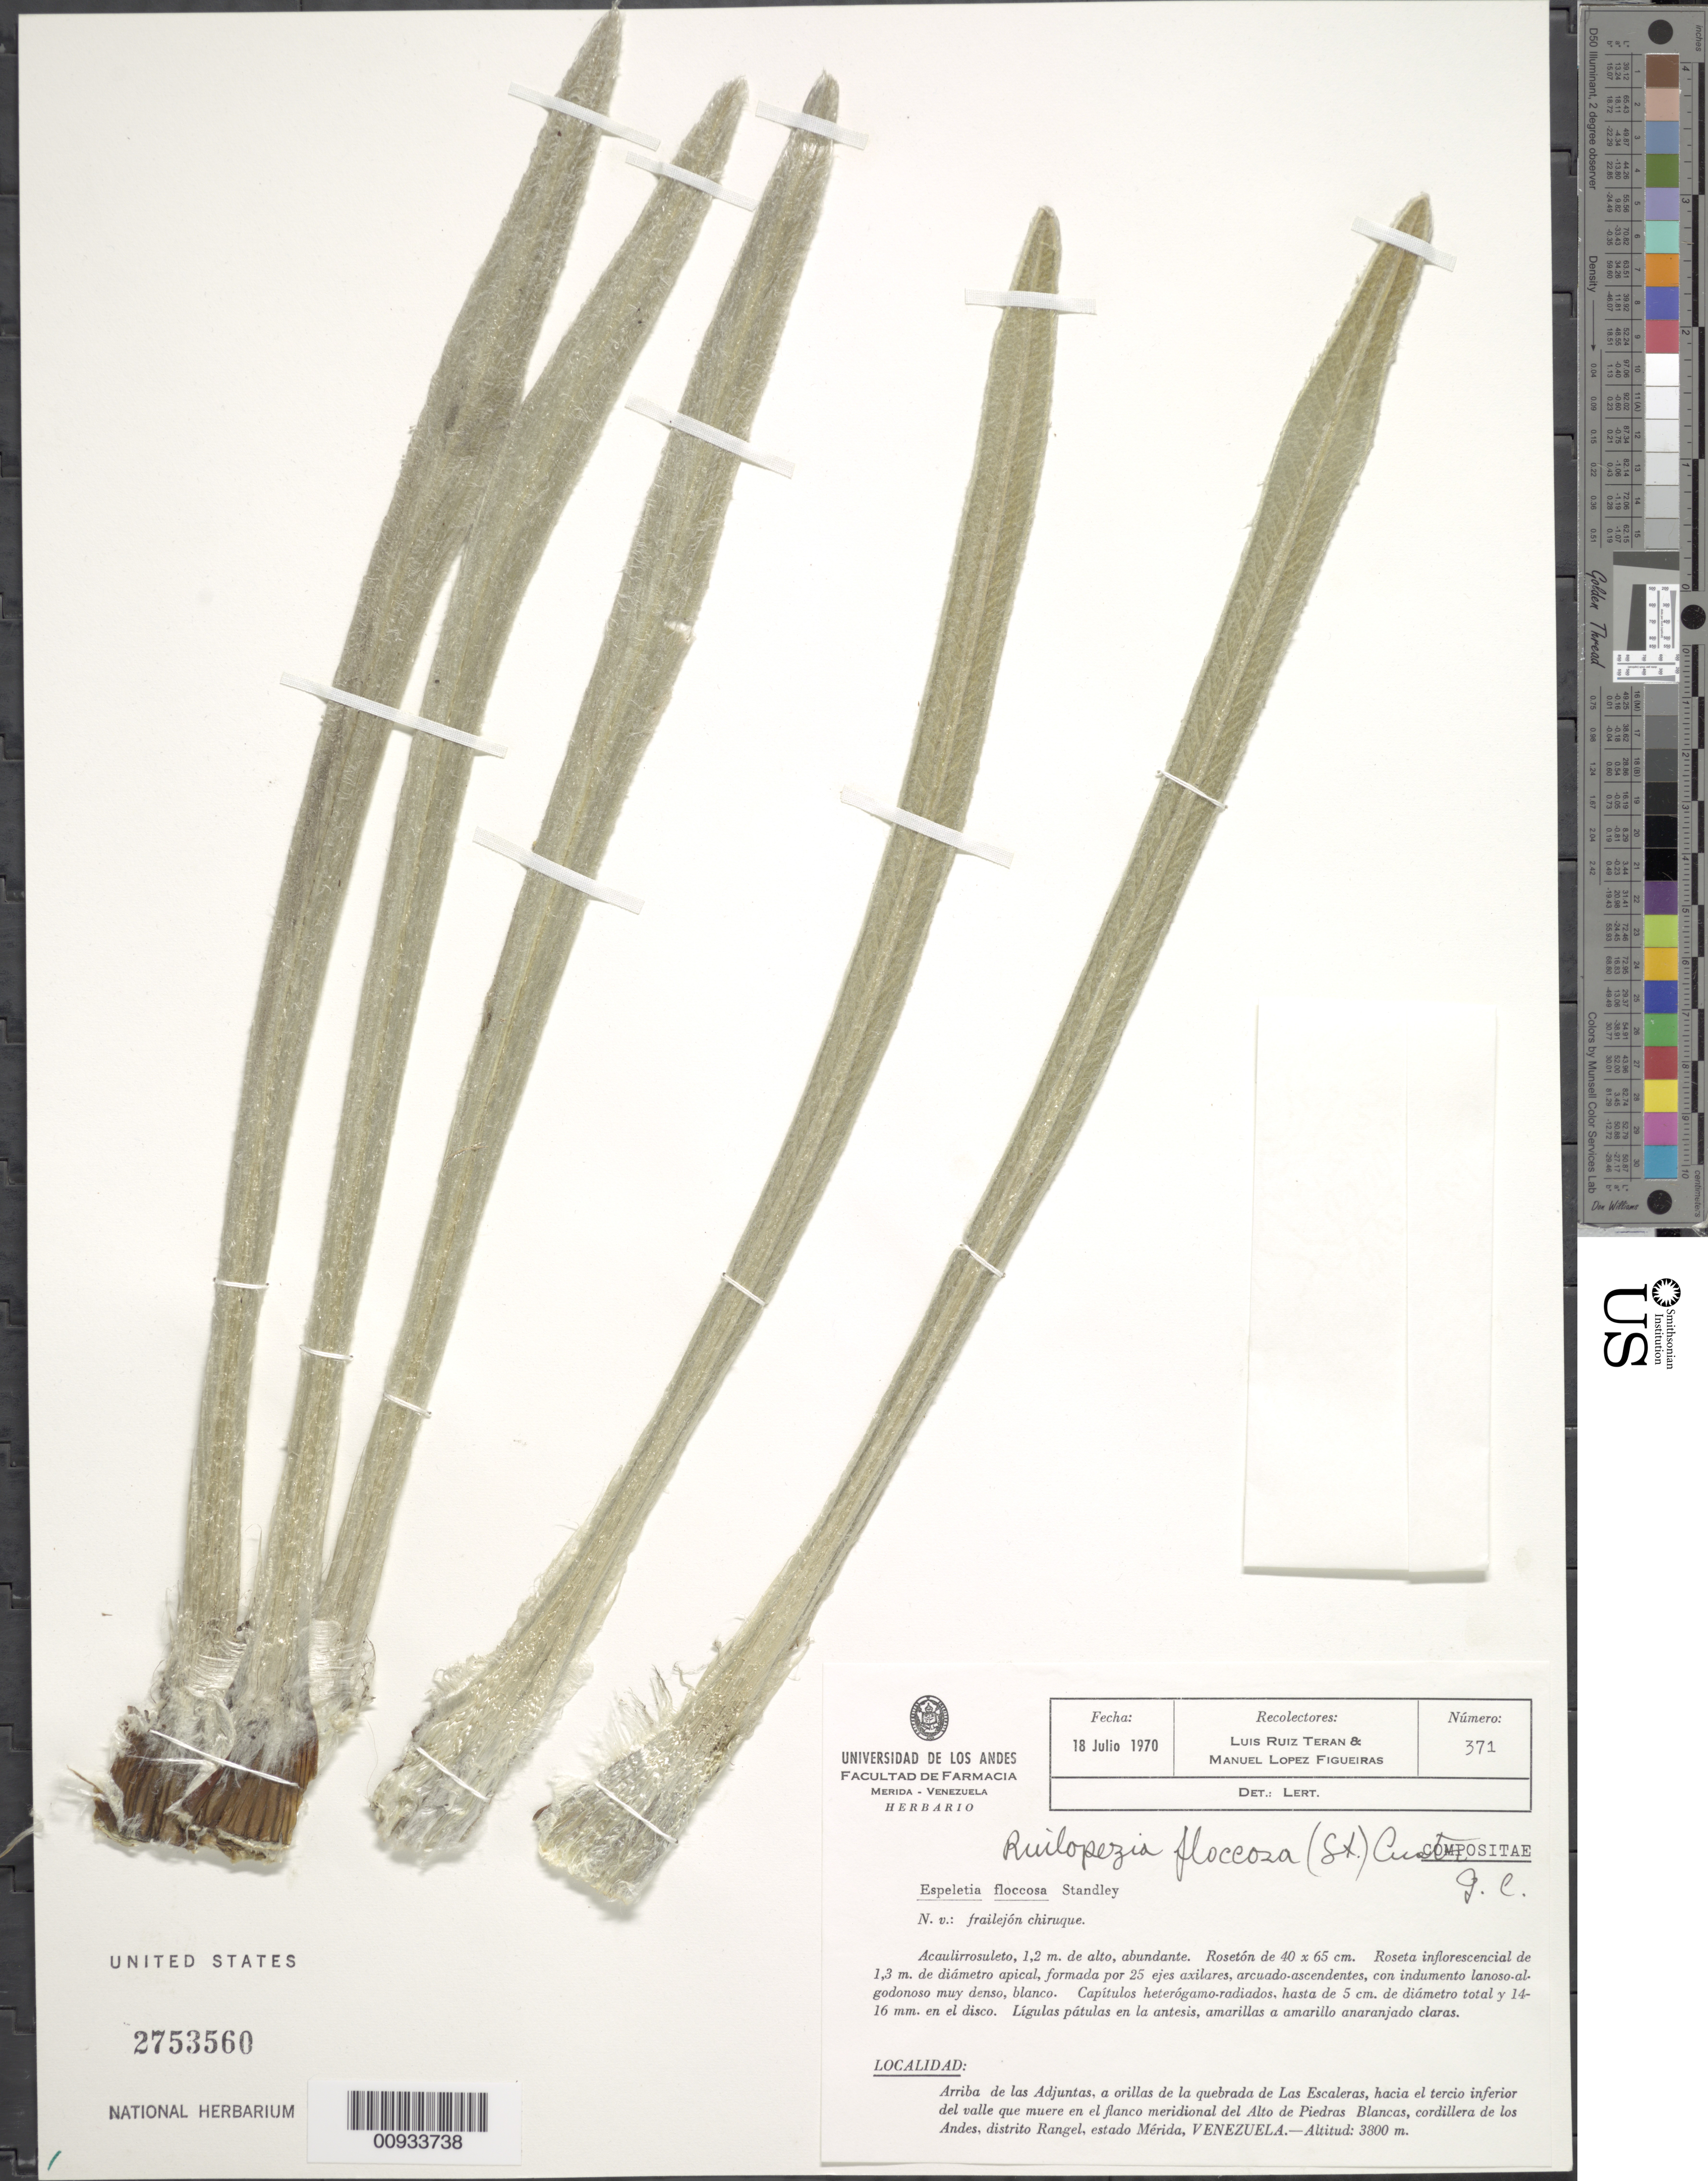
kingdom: Plantae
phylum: Tracheophyta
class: Magnoliopsida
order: Asterales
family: Asteraceae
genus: Ruilopezia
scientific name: Ruilopezia floccosa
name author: (Standl.) Cuatrec.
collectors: L. Teran & M. López Figueiras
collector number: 371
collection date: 1970-07-18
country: Venezuela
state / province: Mérida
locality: Arriba de las Adjuntas, a orilla de la quebrada de Las Escaleras, hacia el tercio inferior del valle que muere en el flanco meridional del Alto de Piedras Blancas, Cordillera de Los Andes, Distrito Rangel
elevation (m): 3800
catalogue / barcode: US 2753560